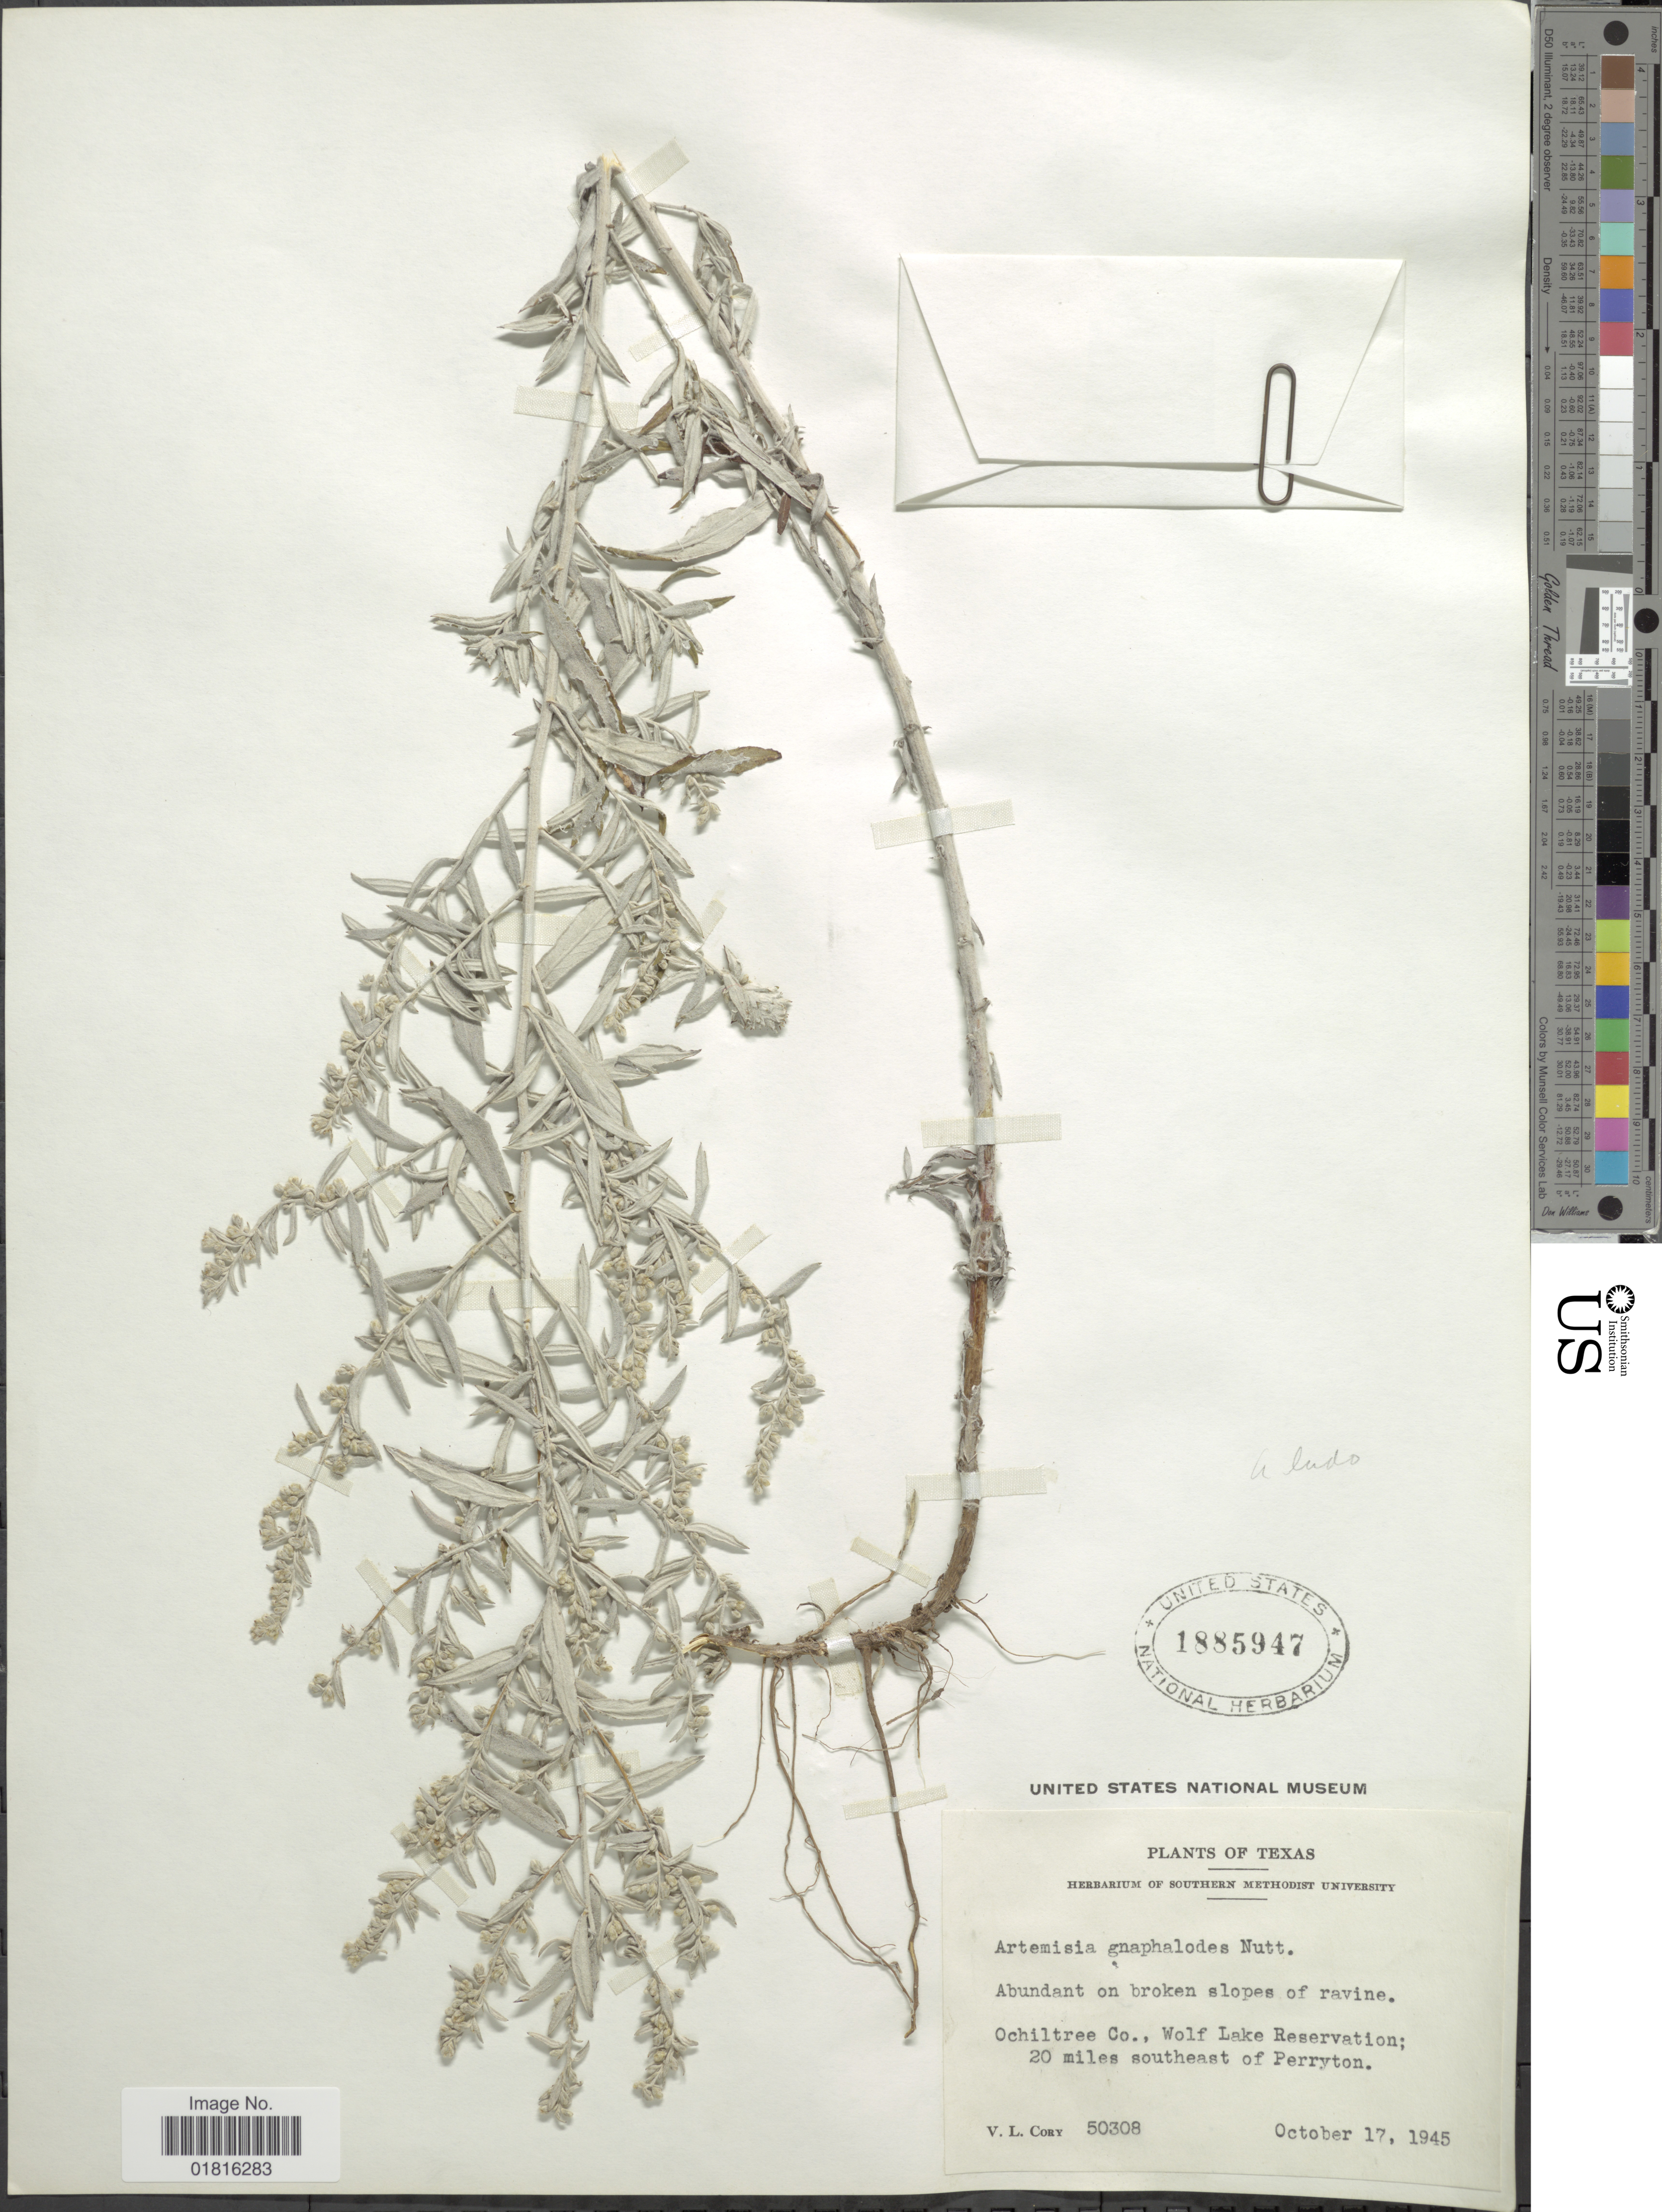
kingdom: Plantae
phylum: Tracheophyta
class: Magnoliopsida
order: Asterales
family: Asteraceae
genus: Artemisia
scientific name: Artemisia ludoviciana subsp. mexicana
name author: (Willd. ex Spreng.) D.D. Keck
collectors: V. Cory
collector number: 50308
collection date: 1945-10-17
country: United States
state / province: Texas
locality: Abundant on broken slopes of ravine, Ochiltree Co., Wolf Lake Reservation; 20 miles southeast of Perruton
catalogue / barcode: US 1885947